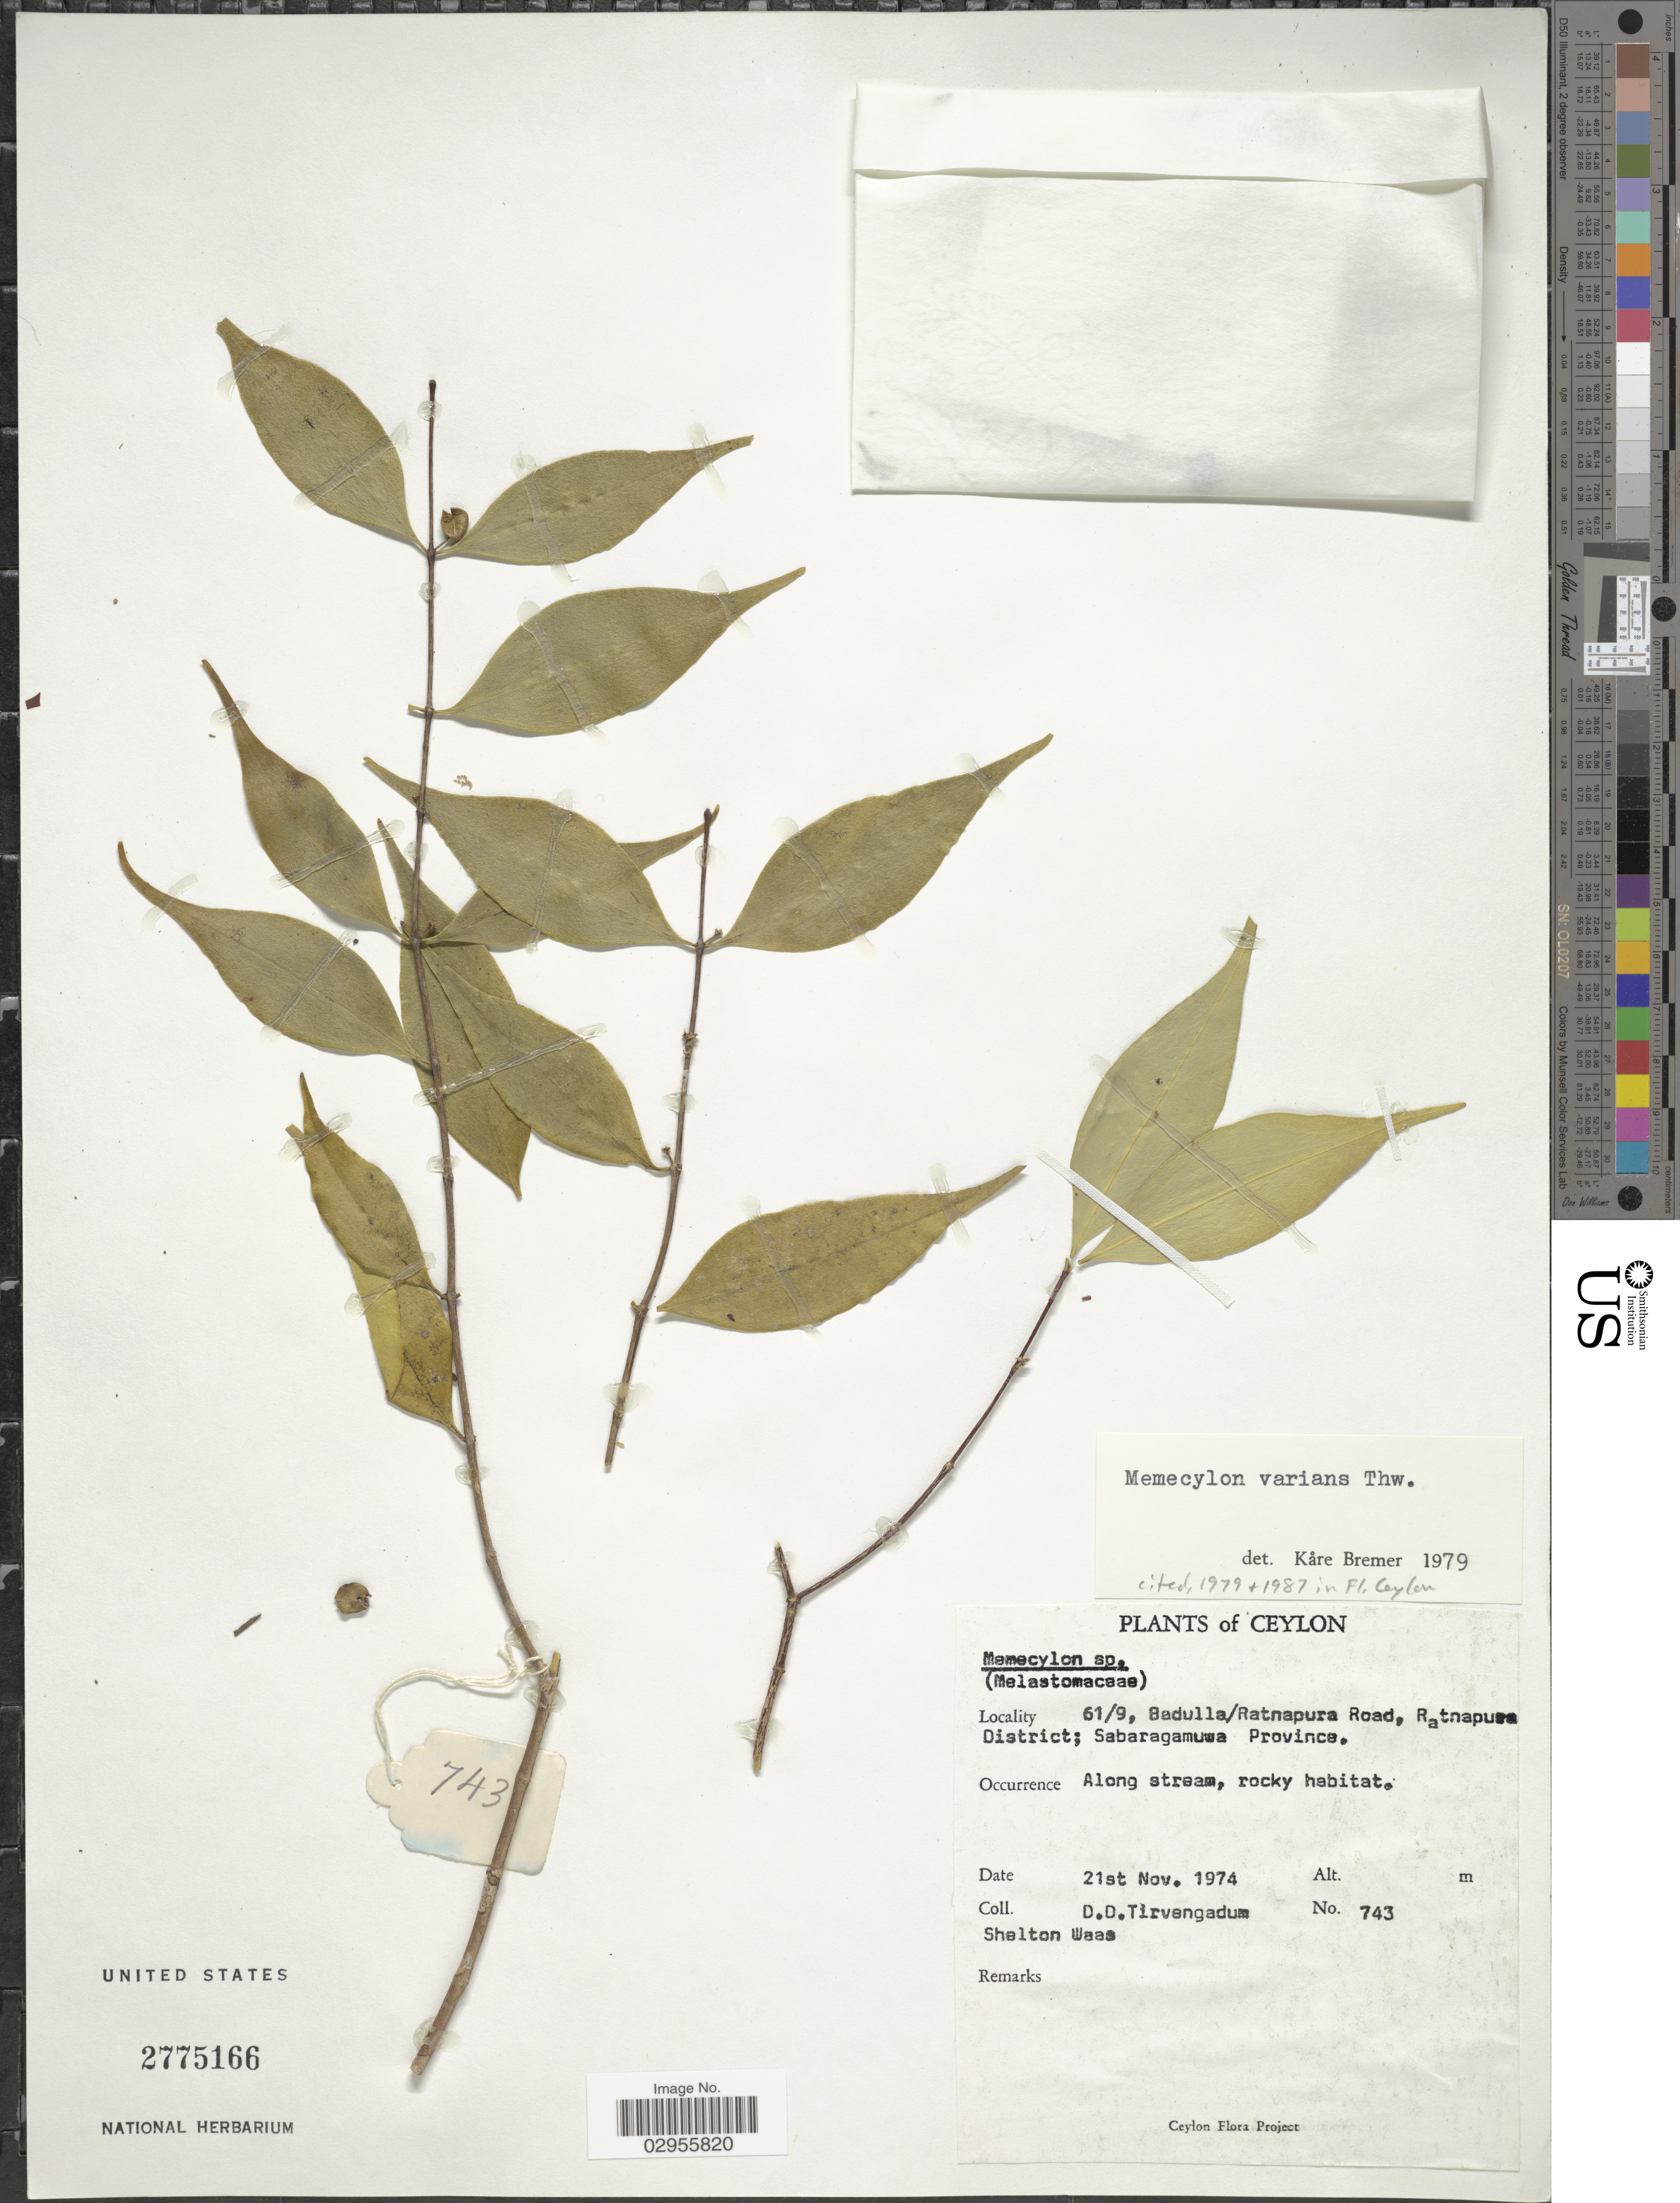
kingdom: Plantae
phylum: Tracheophyta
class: Magnoliopsida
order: Myrtales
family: Melastomataceae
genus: Memecylon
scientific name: Memecylon varians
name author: Thwaites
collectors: D. Tirvengadum & S. Waas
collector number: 743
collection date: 1974-11-21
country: Sri Lanka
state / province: Sabaragamuwa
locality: Ceylon, 61/9, Badulla/Ratnapura Road, Ratnapura District.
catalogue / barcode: US 2775166